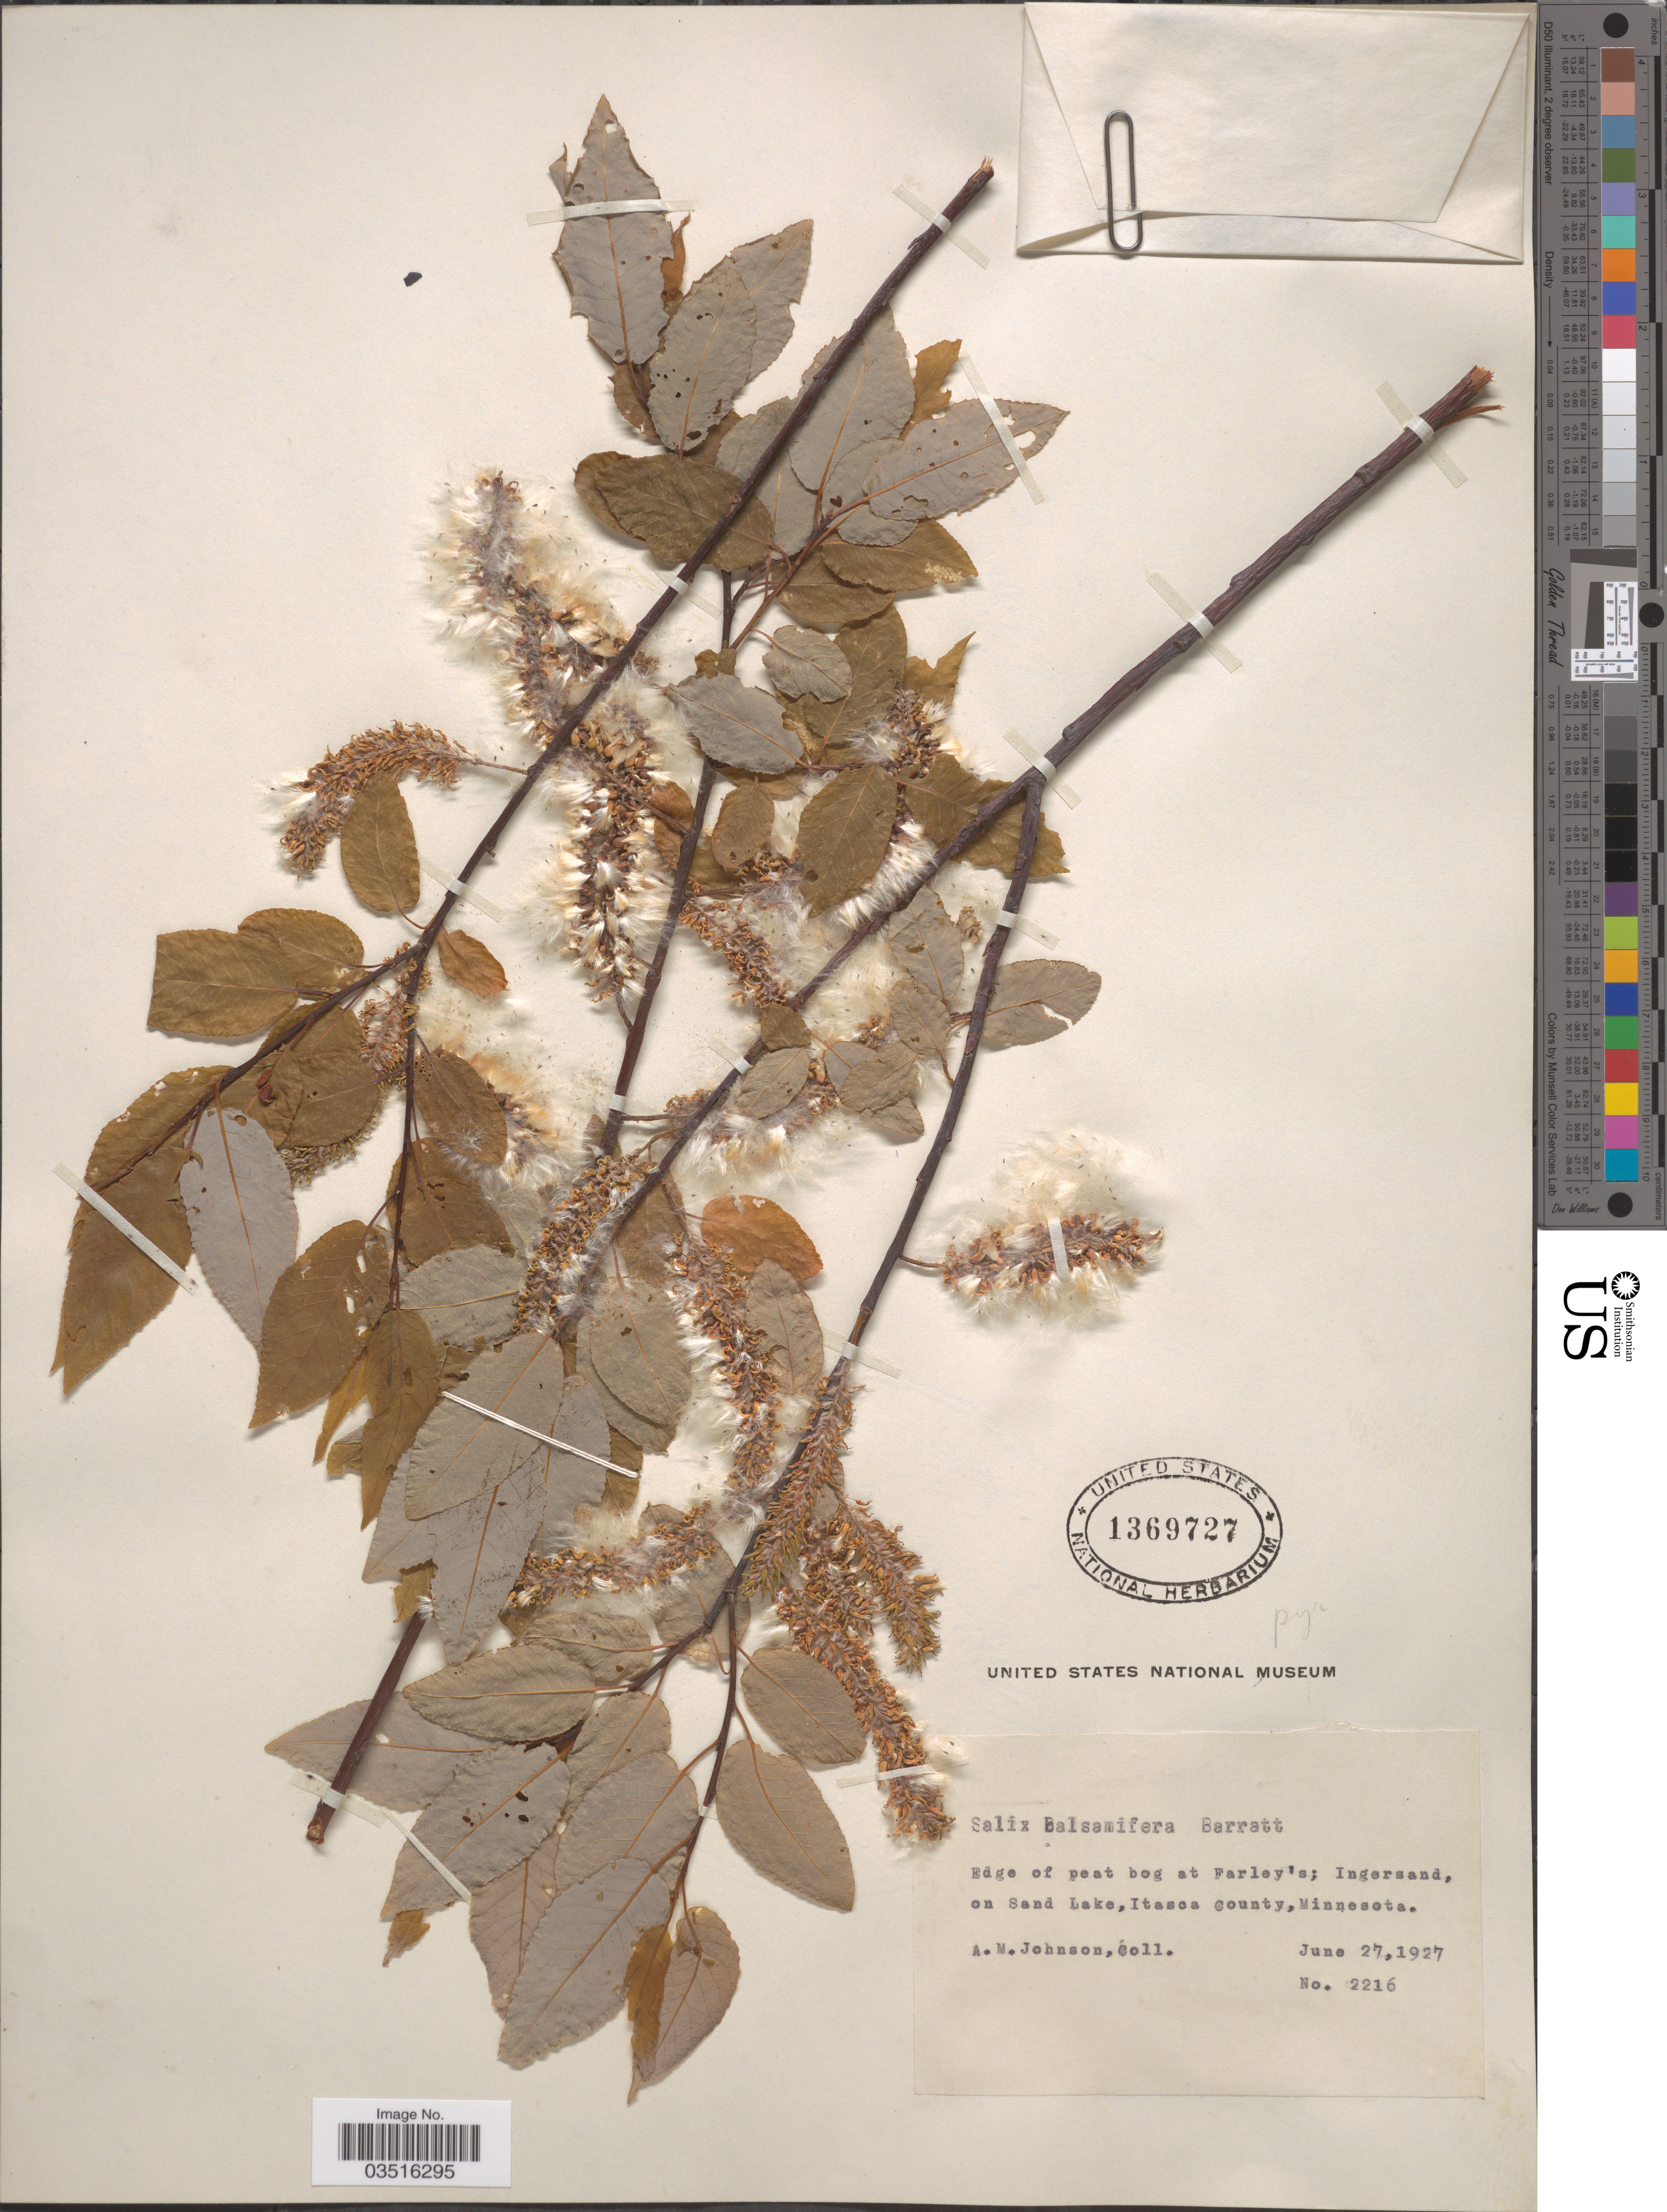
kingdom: Plantae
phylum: Tracheophyta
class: Magnoliopsida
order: Malpighiales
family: Salicaceae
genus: Salix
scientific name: Salix pyrifolia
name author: Ledeb.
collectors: A. M. Johnson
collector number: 2216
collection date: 1927-06-27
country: United States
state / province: Minnesota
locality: Edge of peat bog at Farley's; Ingersand, on Sand Lake, Itasca County.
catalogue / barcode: US 1369727